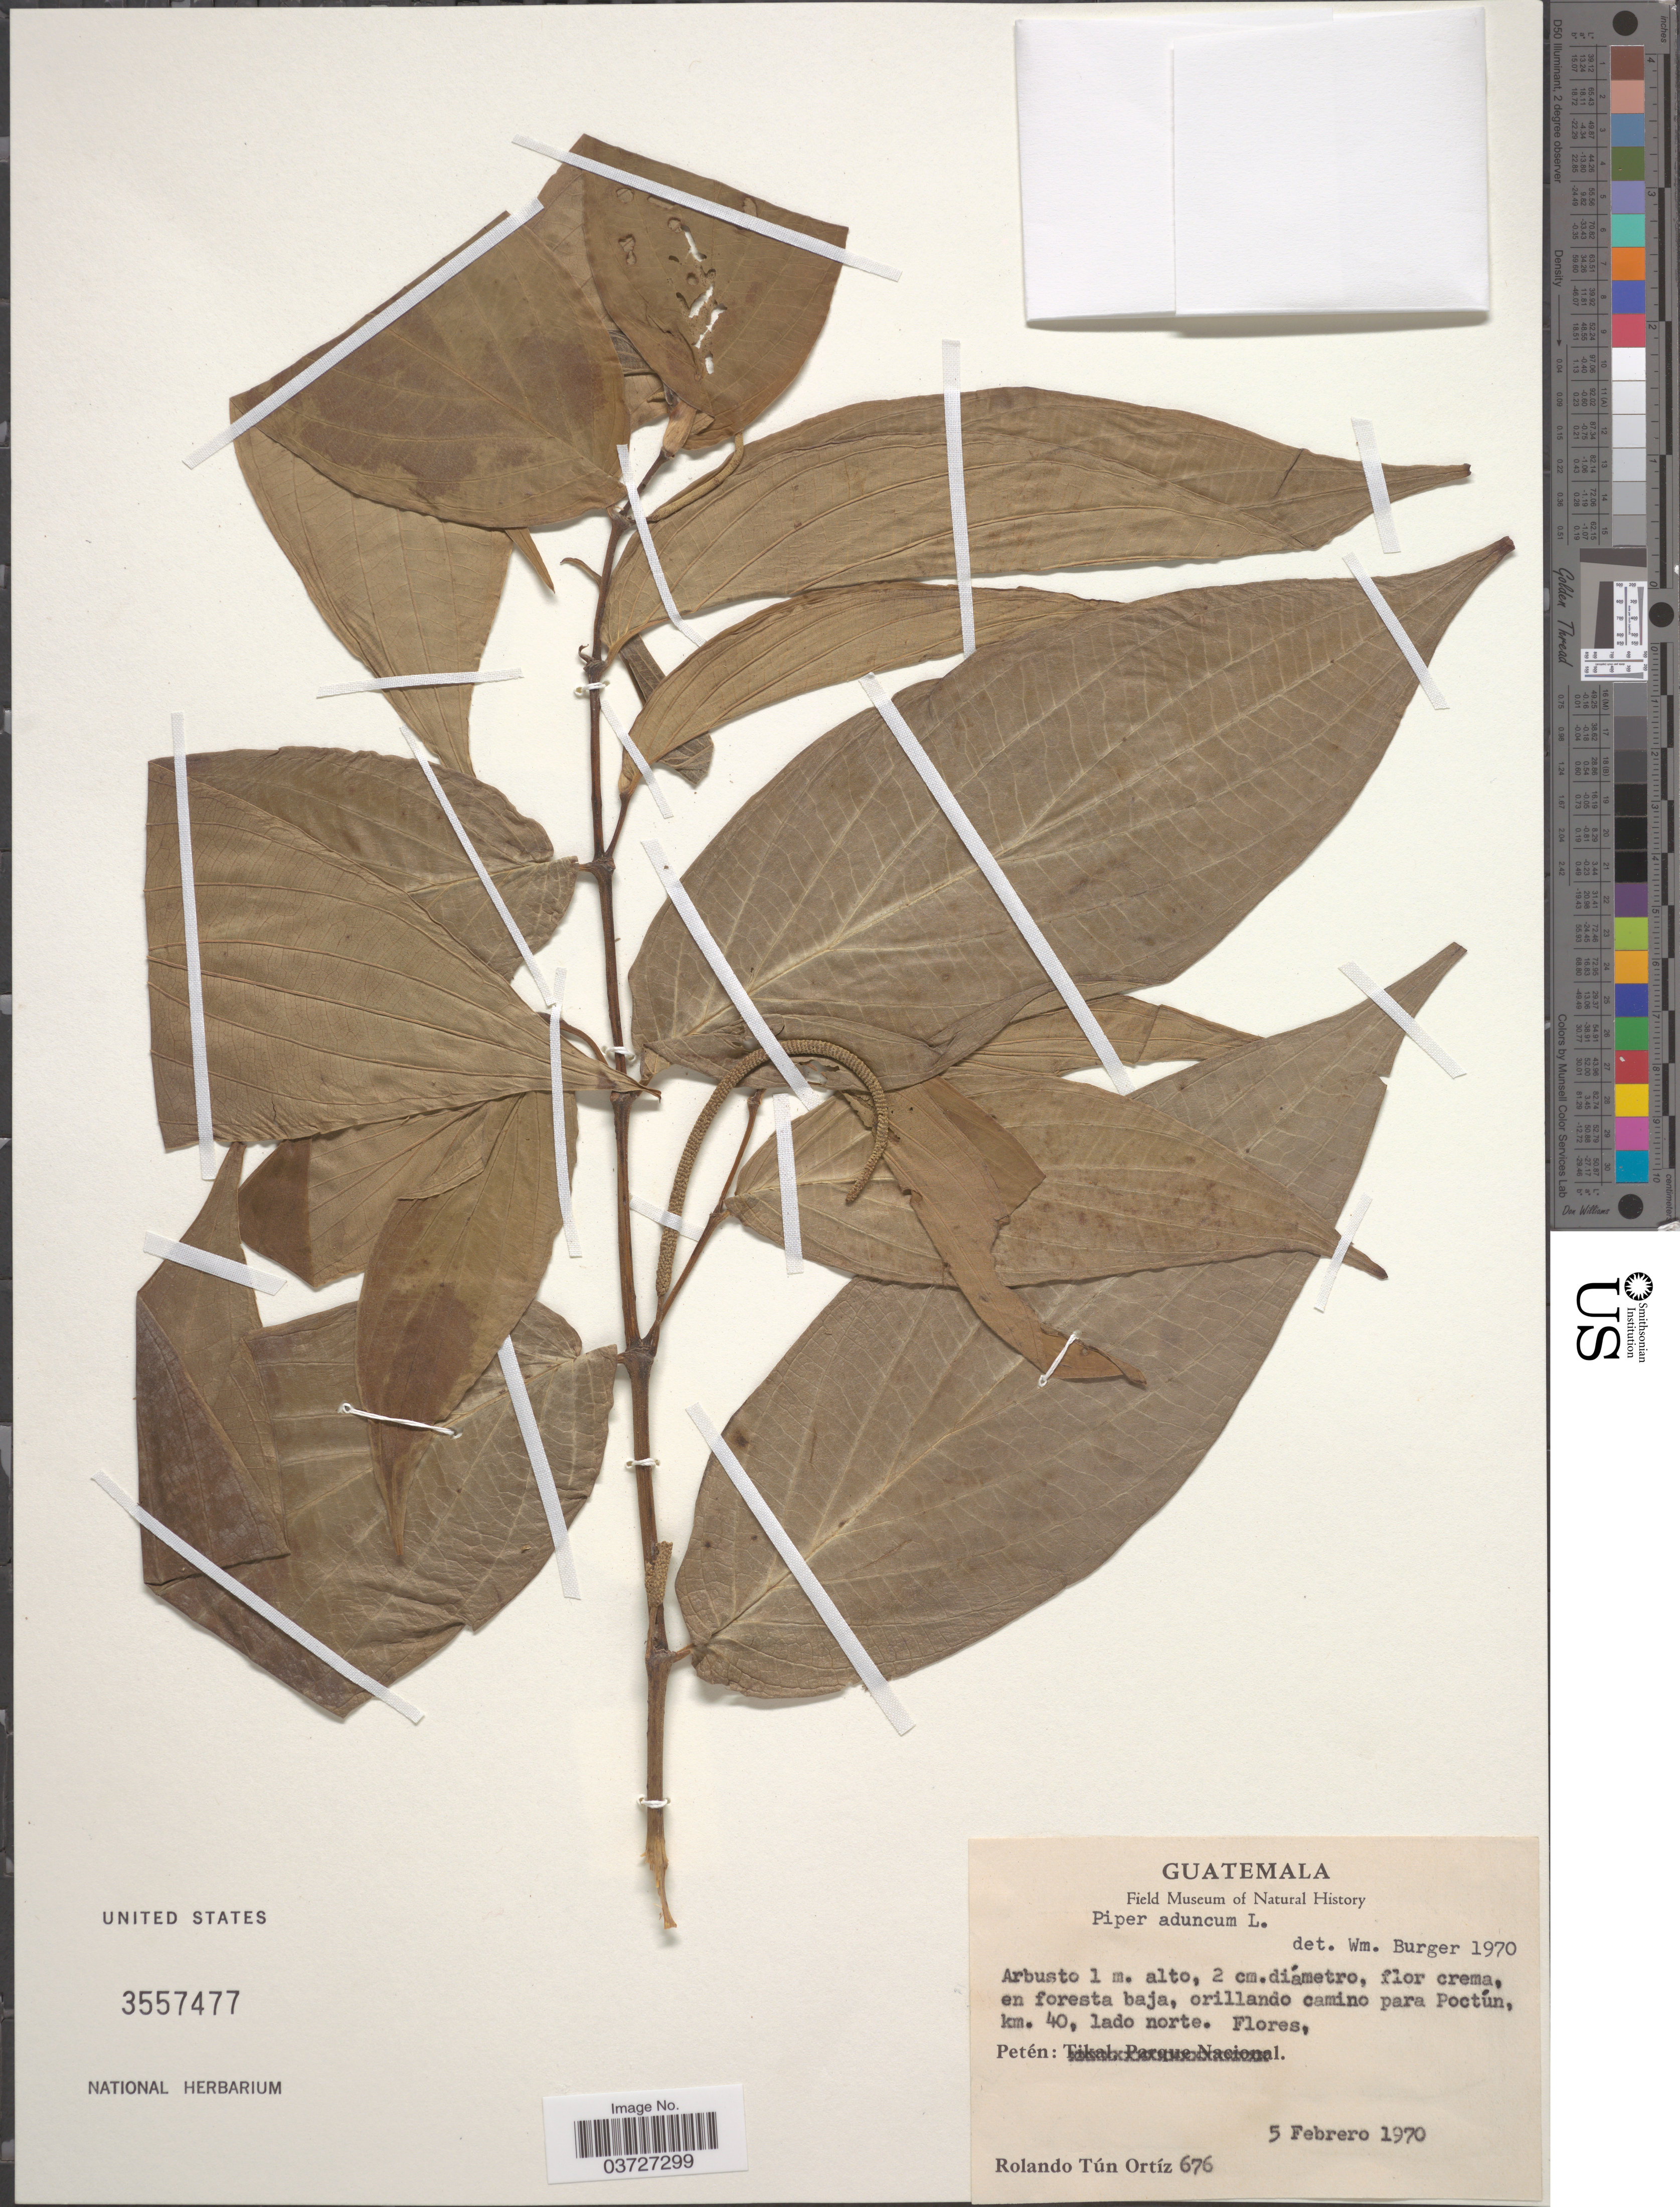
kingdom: Plantae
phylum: Tracheophyta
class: Magnoliopsida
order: Piperales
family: Piperaceae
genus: Piper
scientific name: Piper aduncum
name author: L.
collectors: R. T. Ortíz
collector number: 676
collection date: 1970-02-05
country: Guatemala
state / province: El Peten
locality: En foresta baja, orillando camino para Poctún, km. 40, lado norte. Petén.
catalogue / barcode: US 3557477